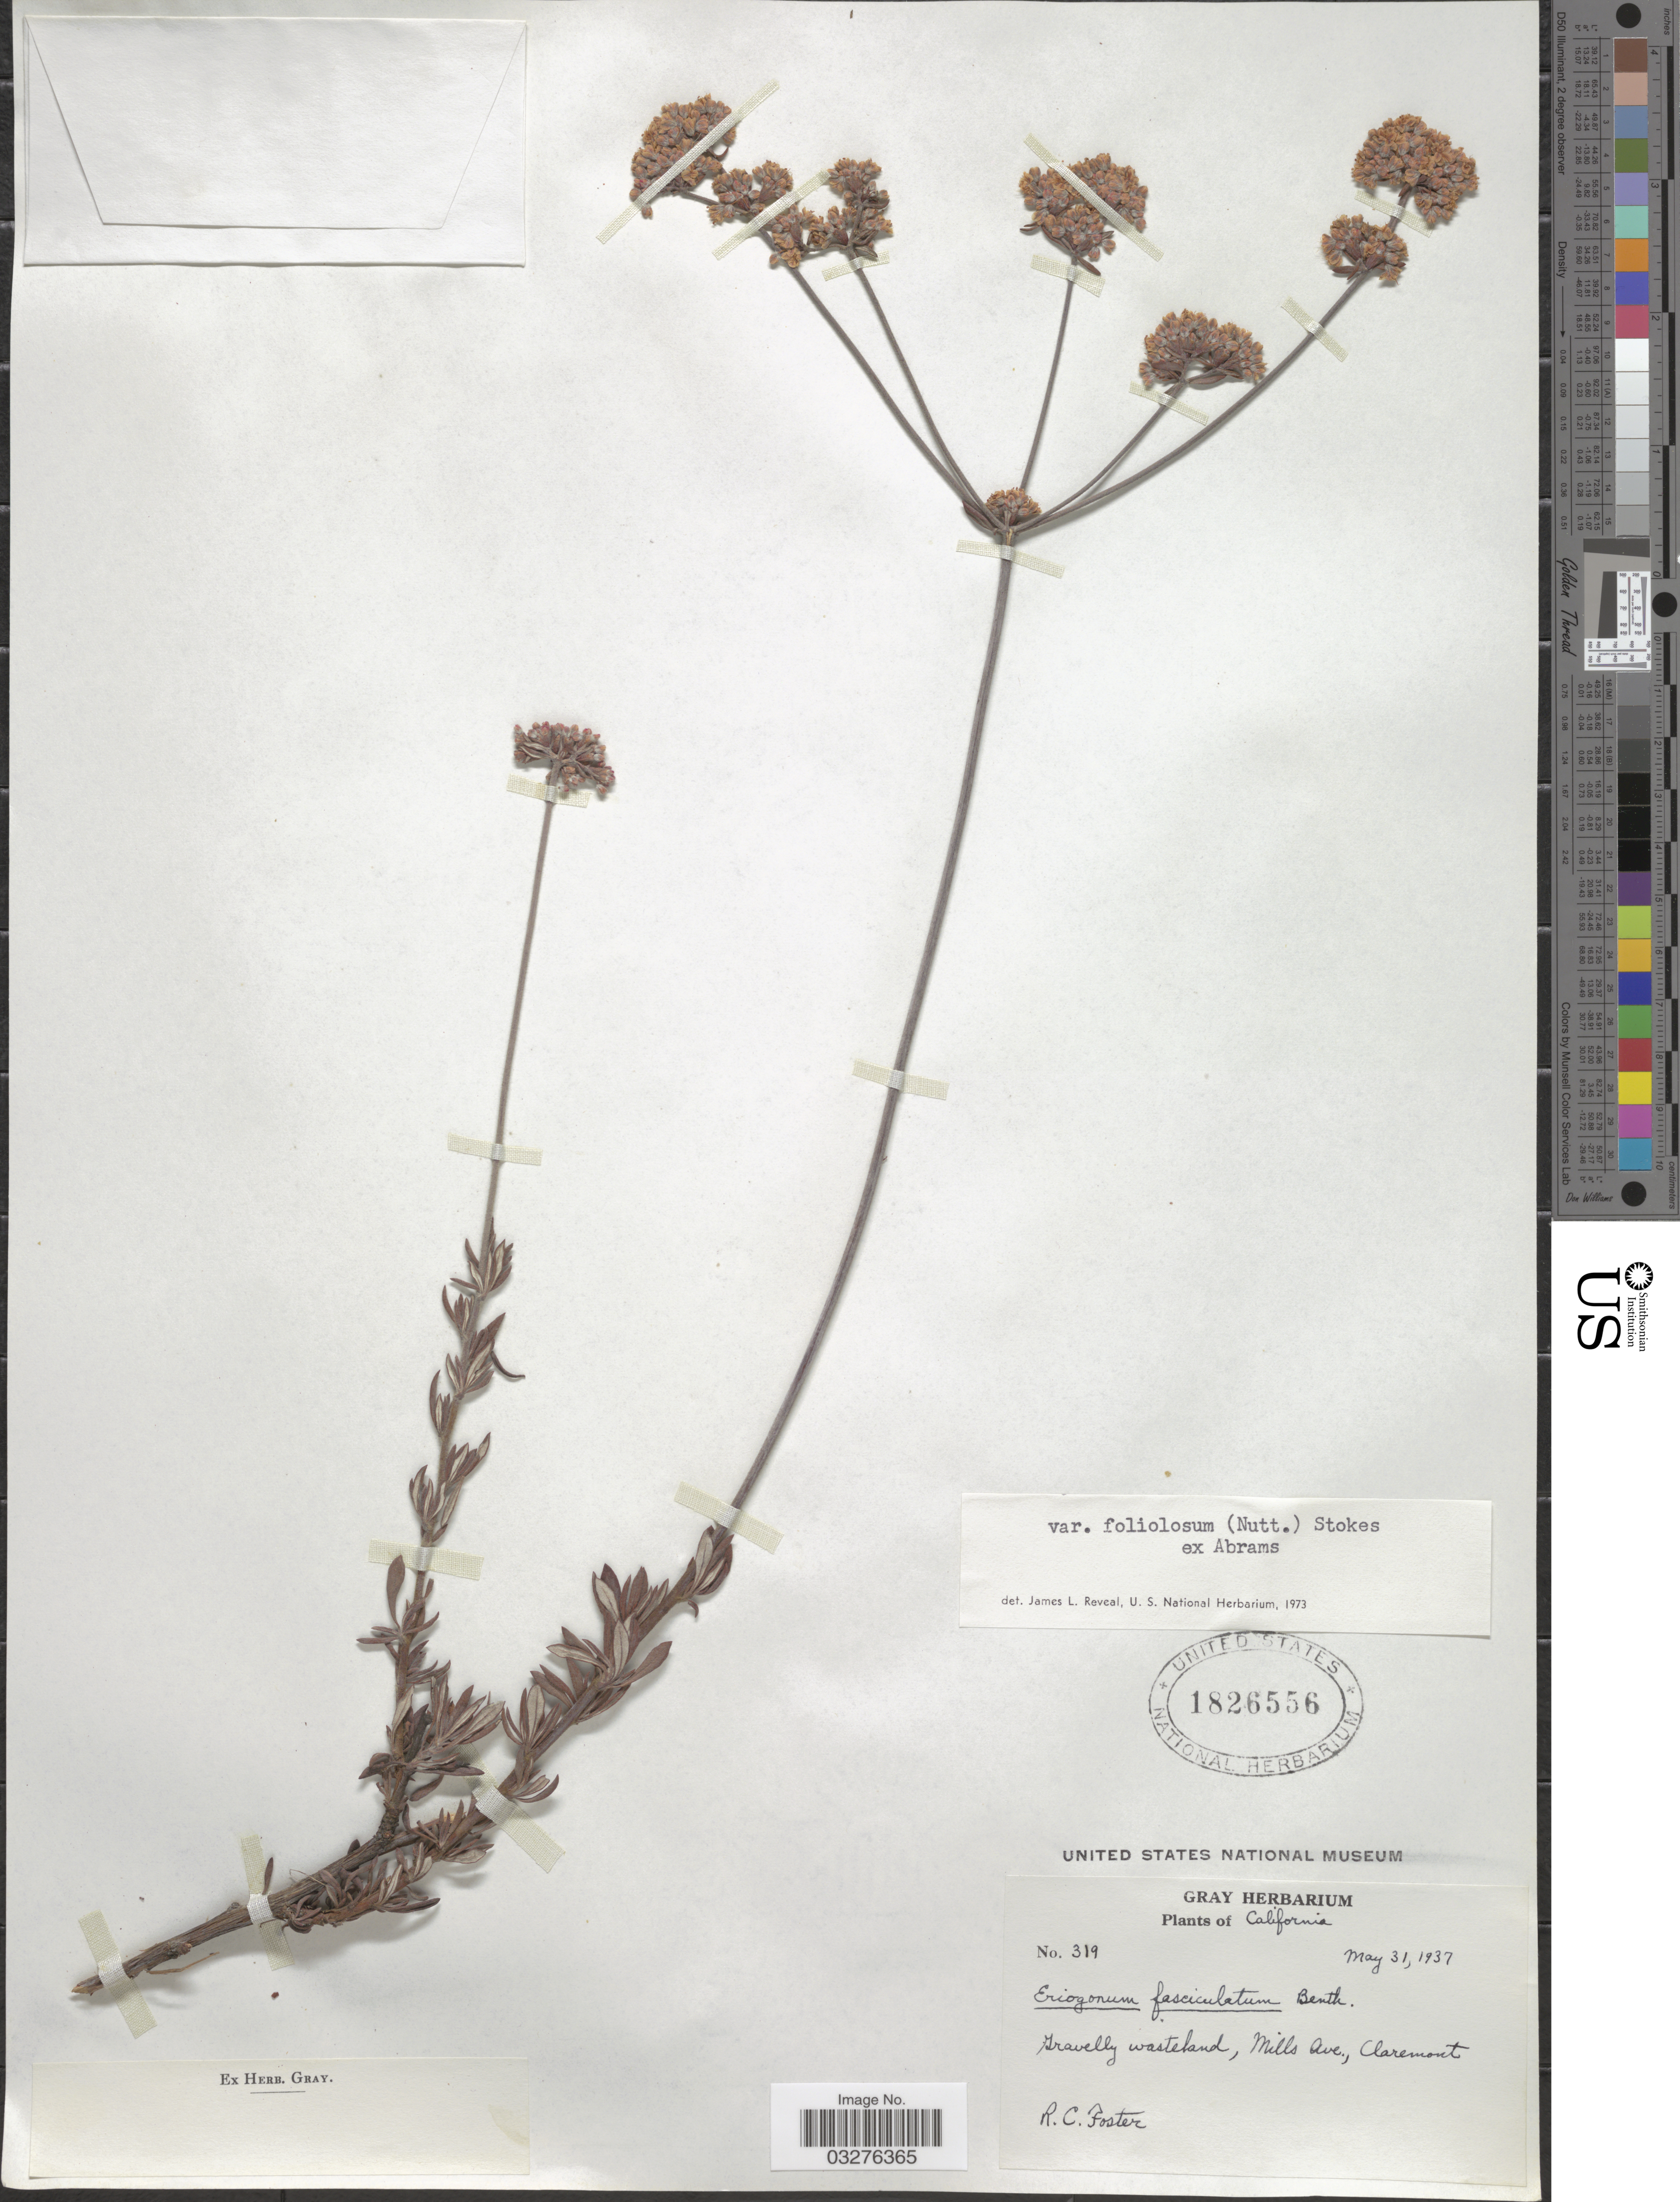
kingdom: Plantae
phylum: Tracheophyta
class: Magnoliopsida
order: Caryophyllales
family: Polygonaceae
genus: Eriogonum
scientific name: Eriogonum fasciculatum var. foliolosum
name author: (Nutt.) S. Stokes ex Abrams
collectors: R. C. Foster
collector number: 319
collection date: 1937-05-31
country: United States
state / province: California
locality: Mills Ave, Claremont.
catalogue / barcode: US 1826556